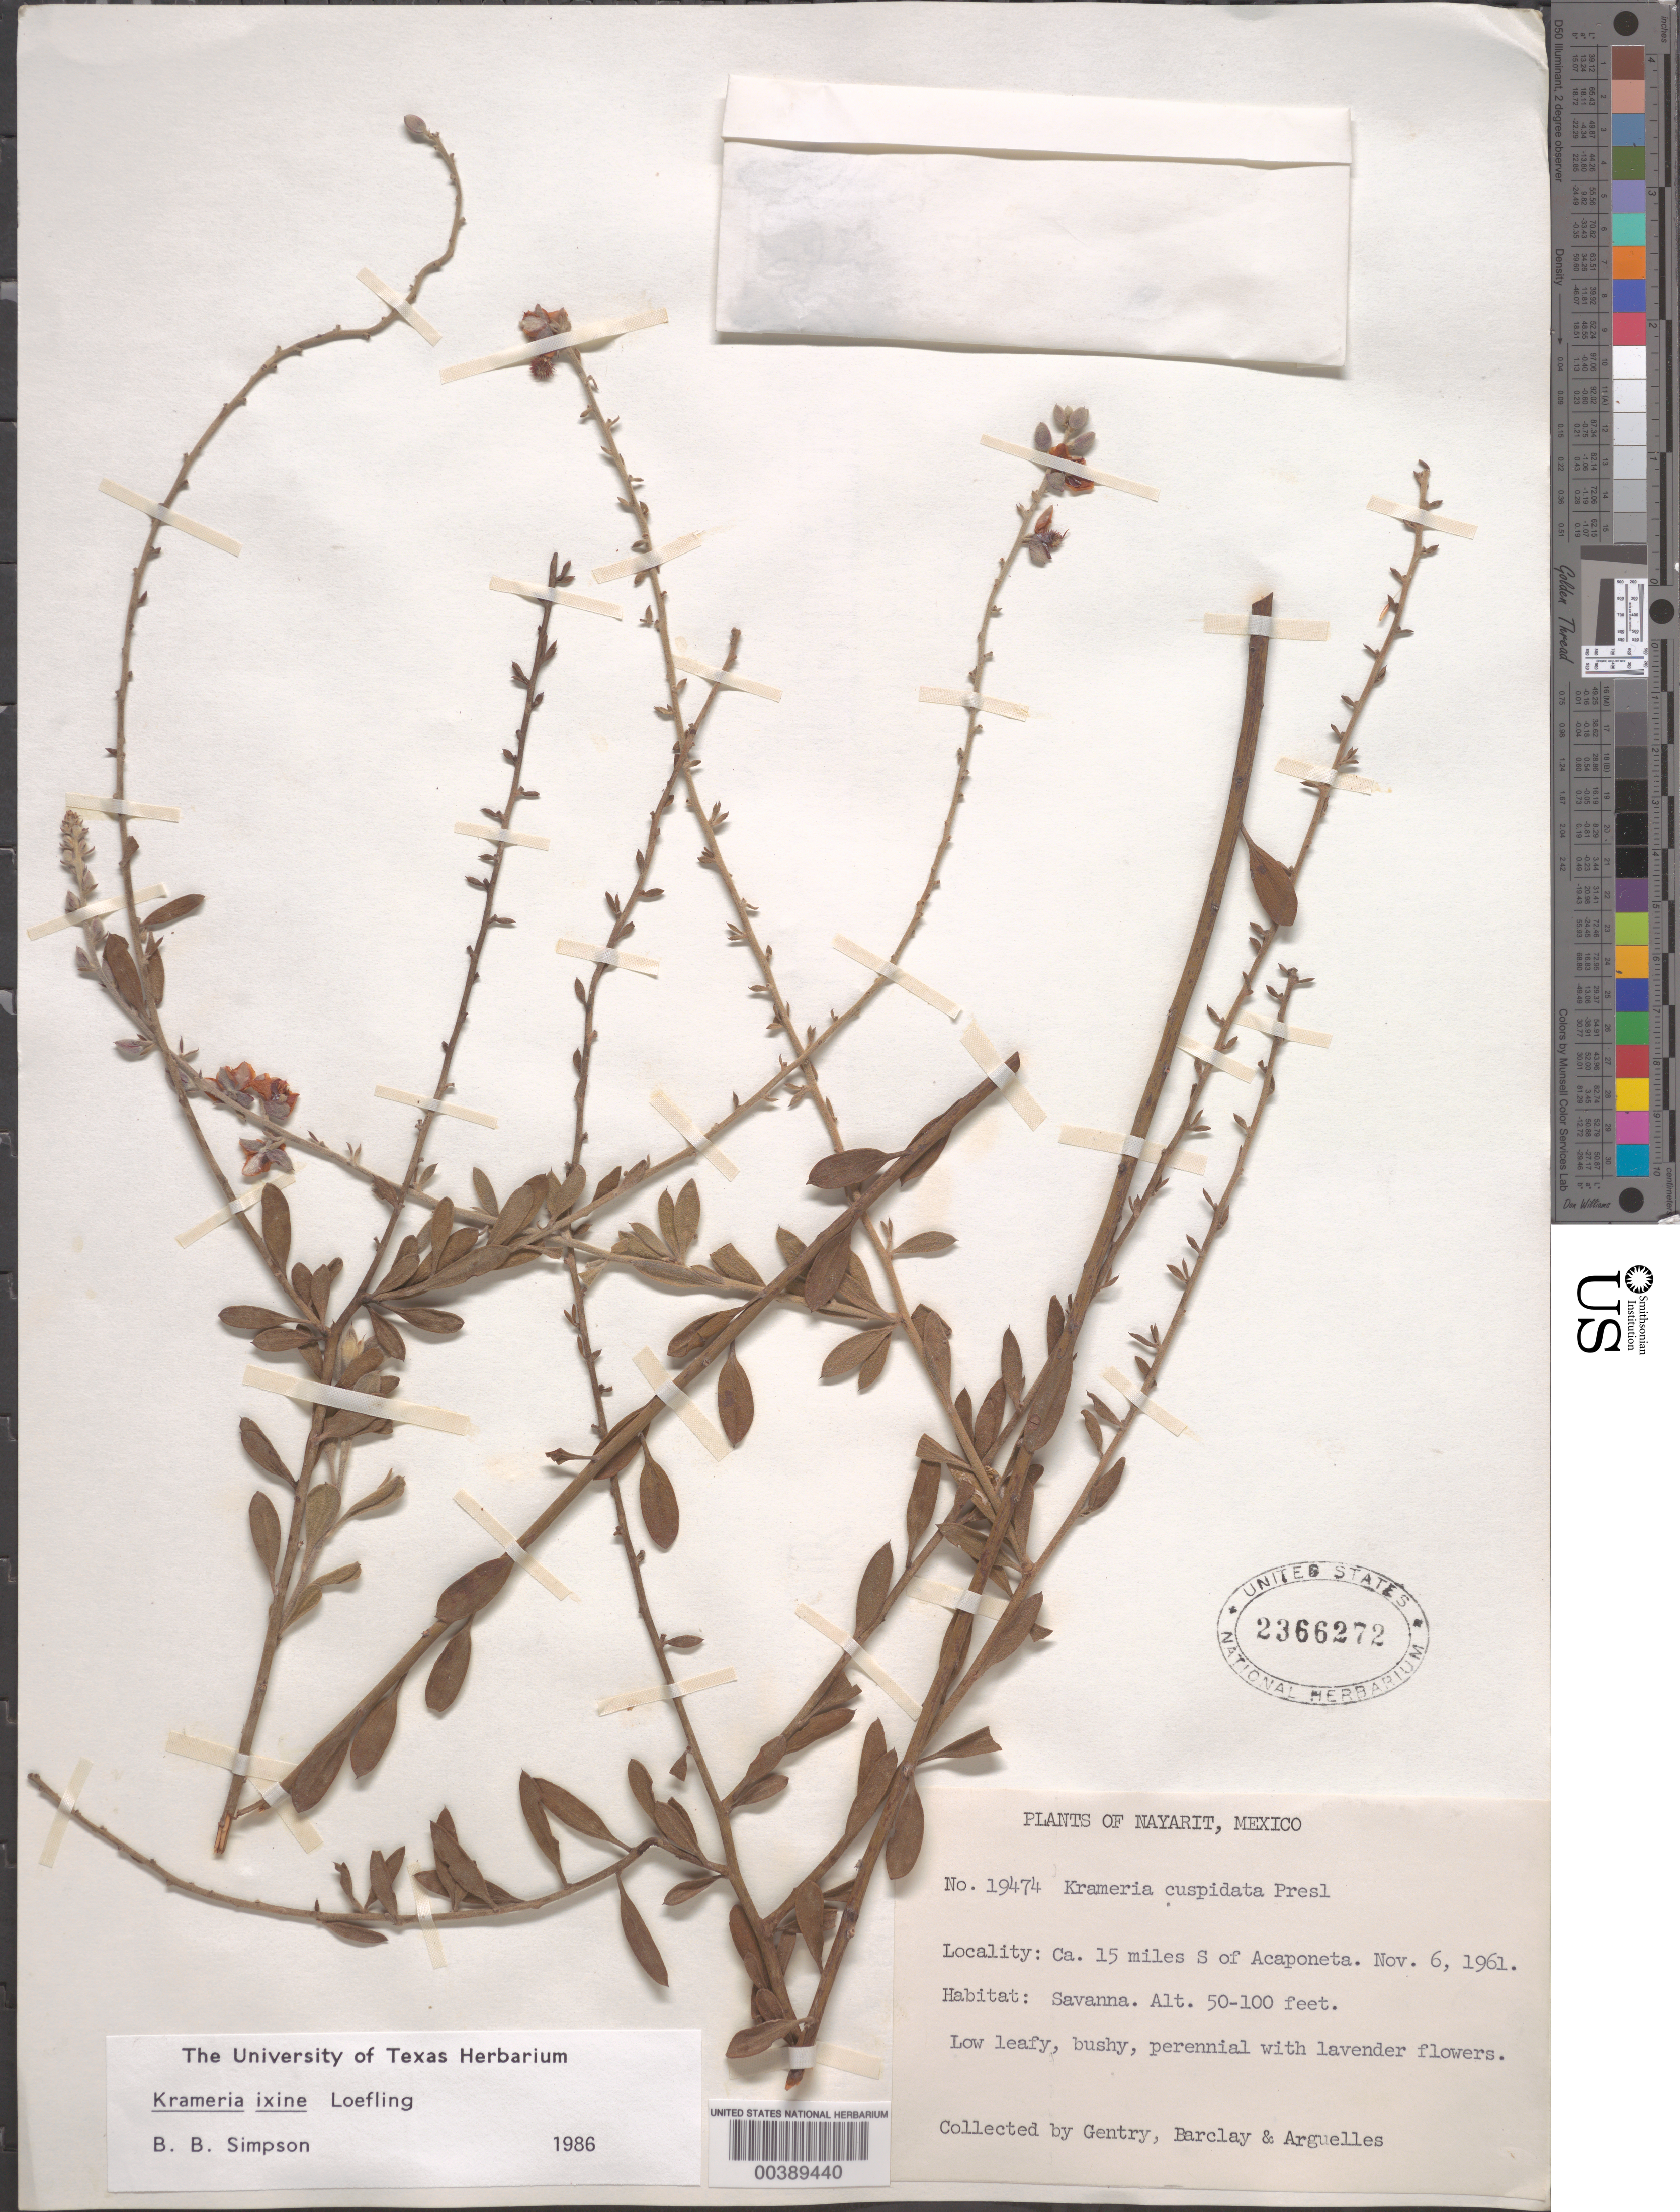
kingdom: Plantae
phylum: Tracheophyta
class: Magnoliopsida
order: Zygophyllales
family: Krameriaceae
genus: Krameria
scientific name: Krameria ixine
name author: L.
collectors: H. S. Gentry, A. S. Barclay & J. Arguelles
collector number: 19474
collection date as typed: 06 Nov 1961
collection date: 1961-11-06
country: Mexico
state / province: Nayarit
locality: Ca 15 mi S of Acaponeta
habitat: Savanna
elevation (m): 15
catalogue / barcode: US 2366272